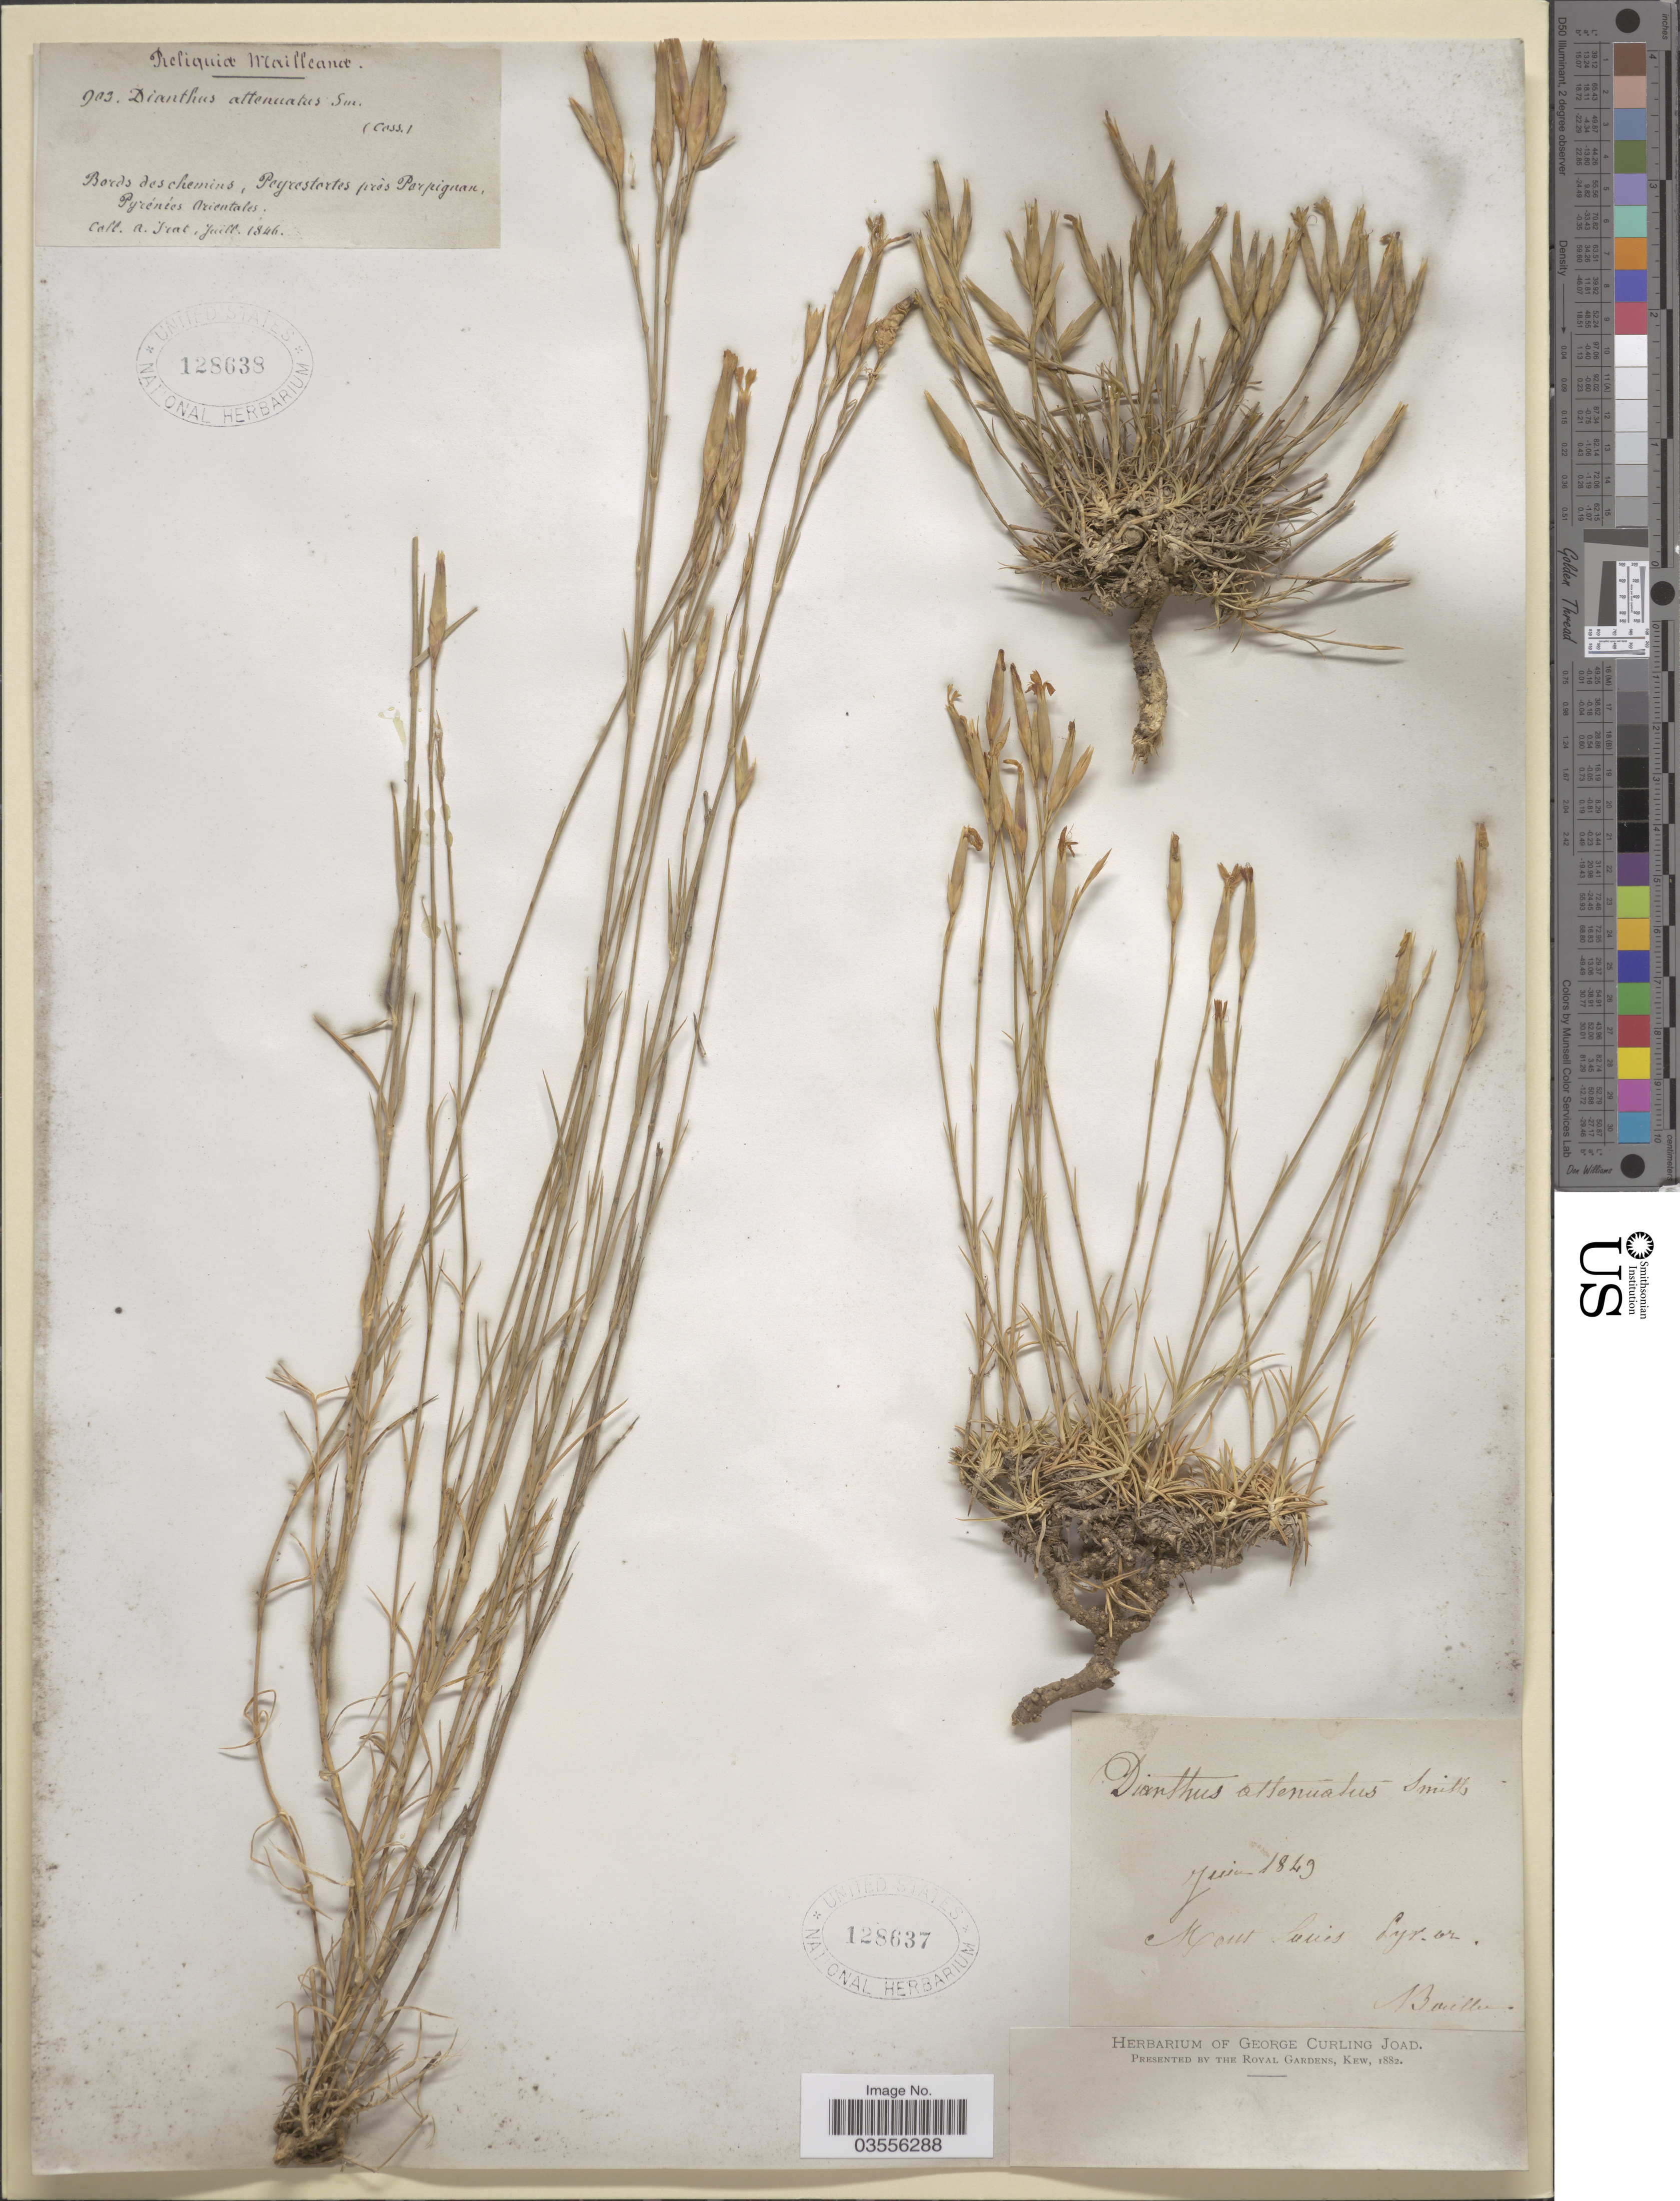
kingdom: Plantae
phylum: Tracheophyta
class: Magnoliopsida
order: Caryophyllales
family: Caryophyllaceae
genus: Dianthus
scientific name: Dianthus attenuatus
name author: Sm.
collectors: Bouller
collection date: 1849-06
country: France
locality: Mont. Louis Pyr. or.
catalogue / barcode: US 128637